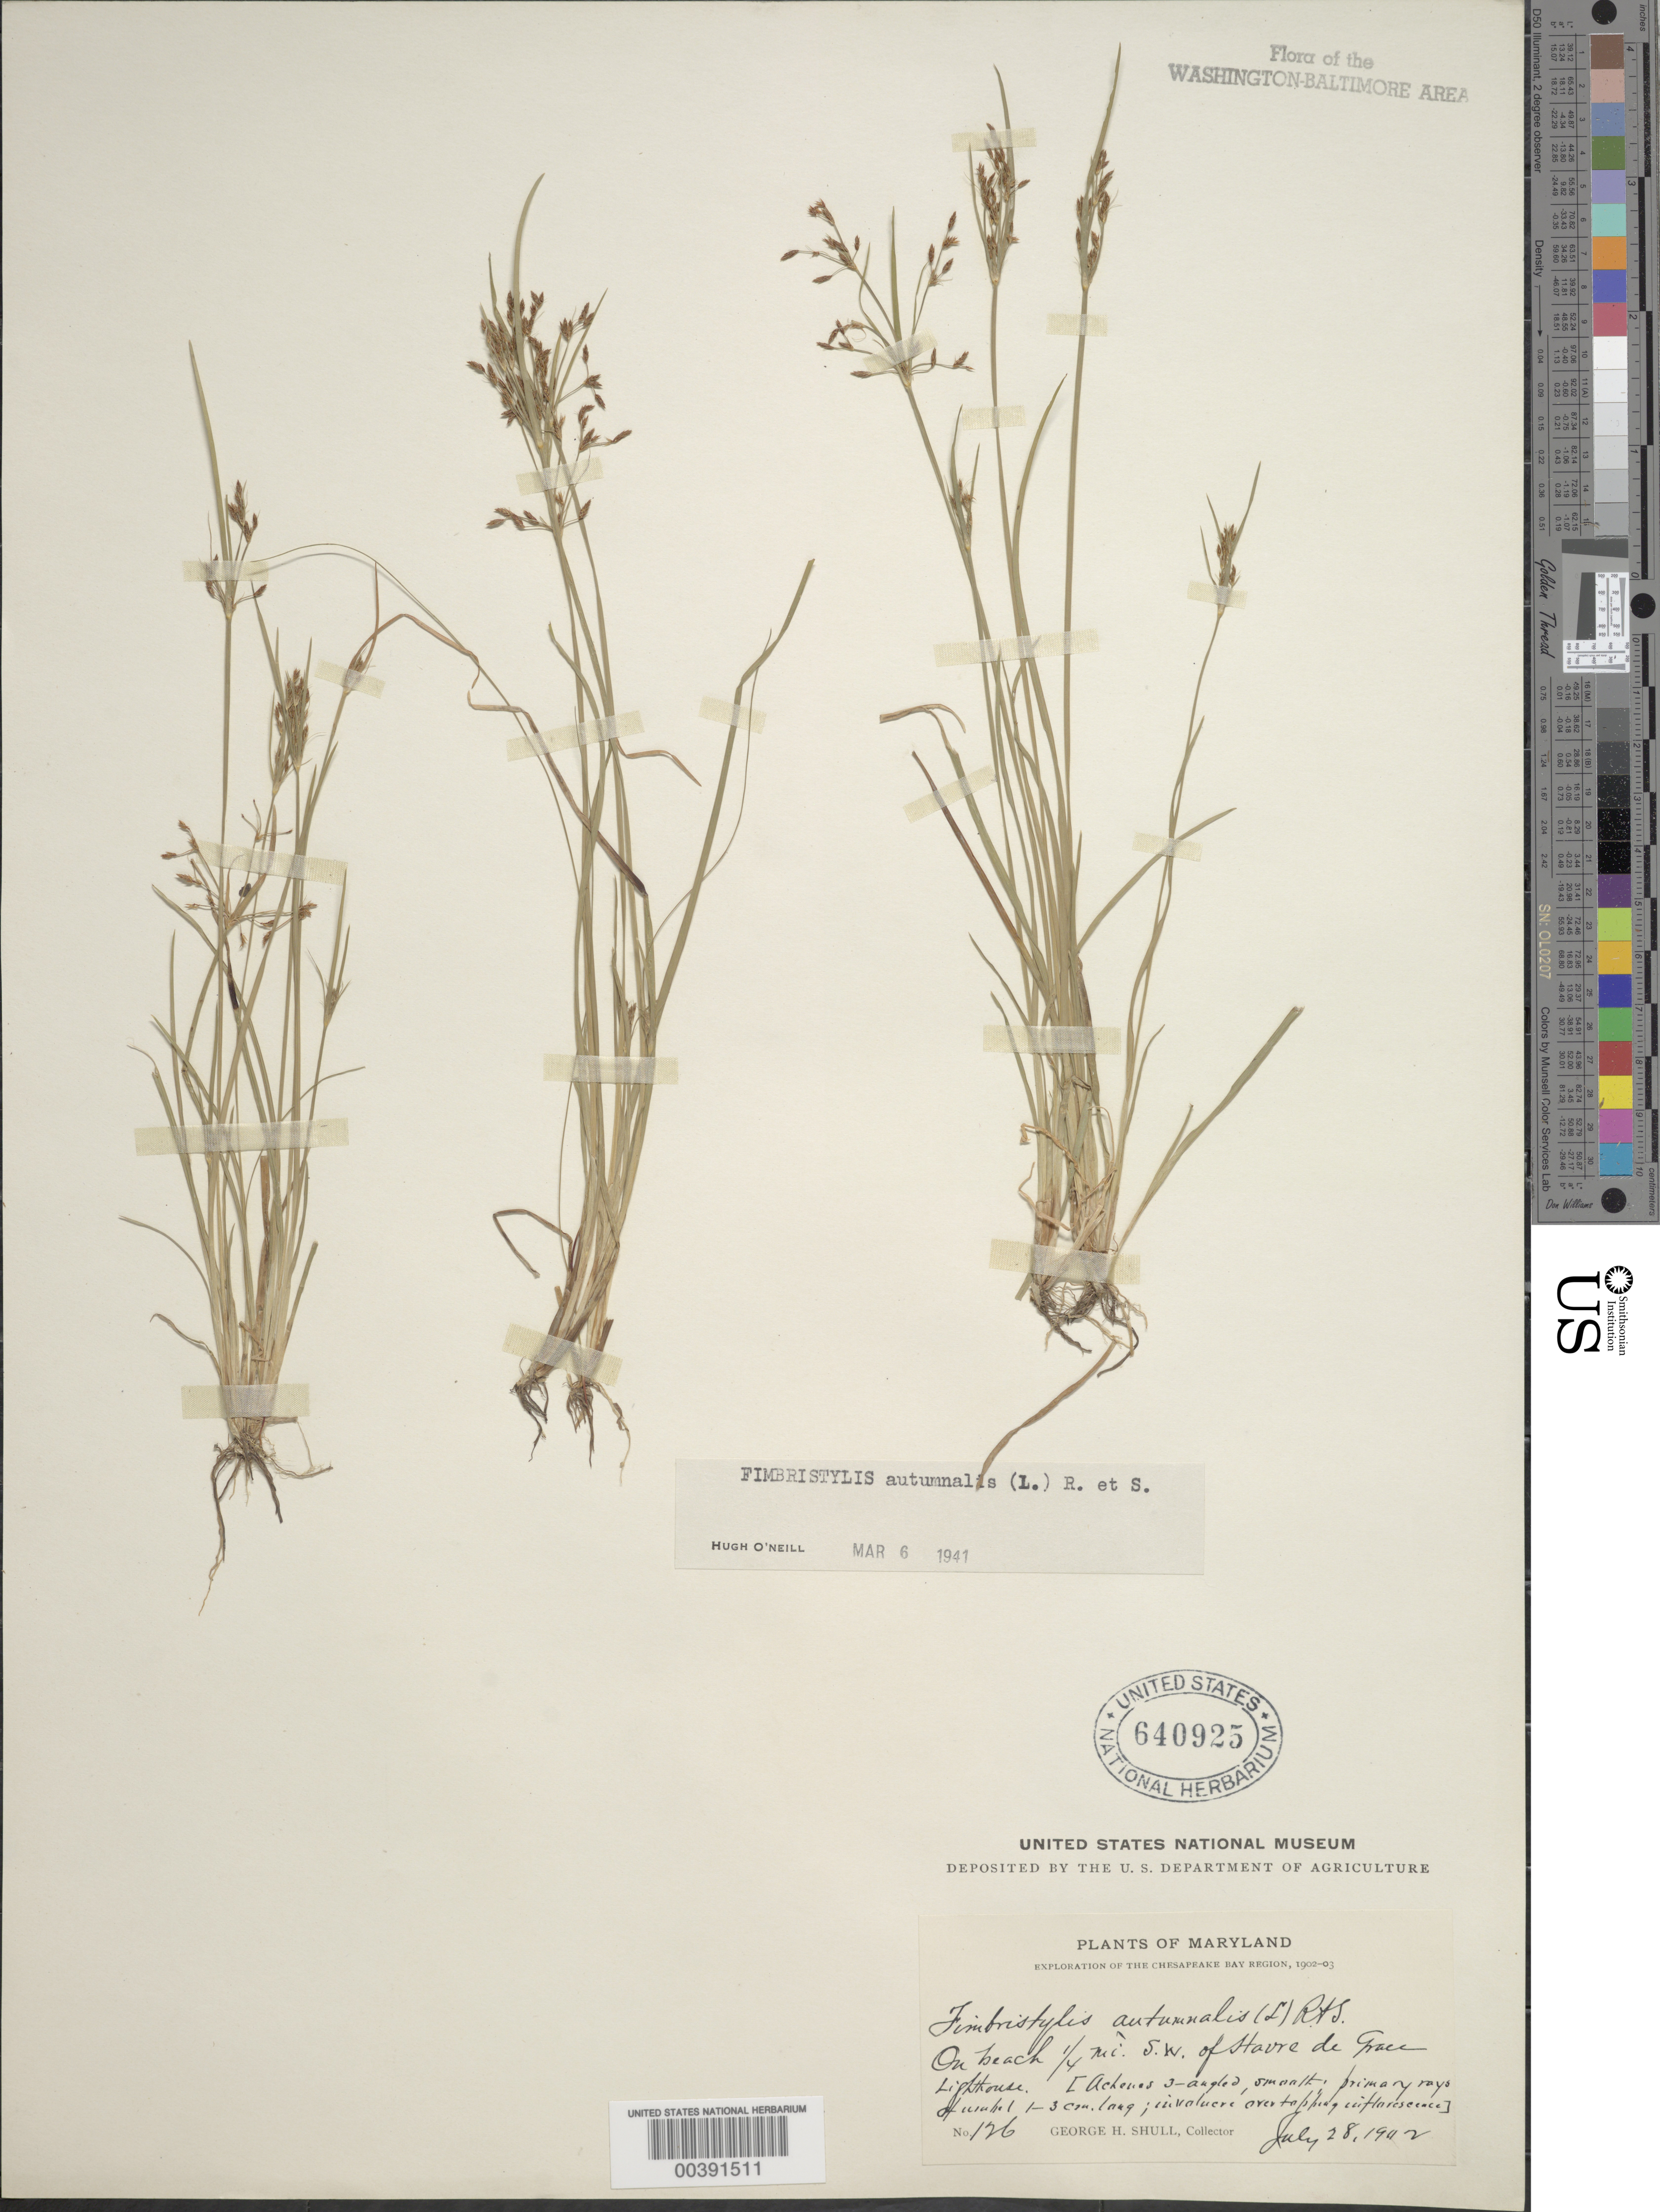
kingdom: Plantae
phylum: Tracheophyta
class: Liliopsida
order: Poales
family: Cyperaceae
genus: Fimbristylis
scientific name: Fimbristylis autumnalis (L.) Roem. & Schult.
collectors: G. H. Shull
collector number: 126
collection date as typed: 28 Jul 1902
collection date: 1902-07-28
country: United States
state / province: Maryland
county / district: Harford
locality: southwest of Havre De Grace Lighthouse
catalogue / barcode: US 640925